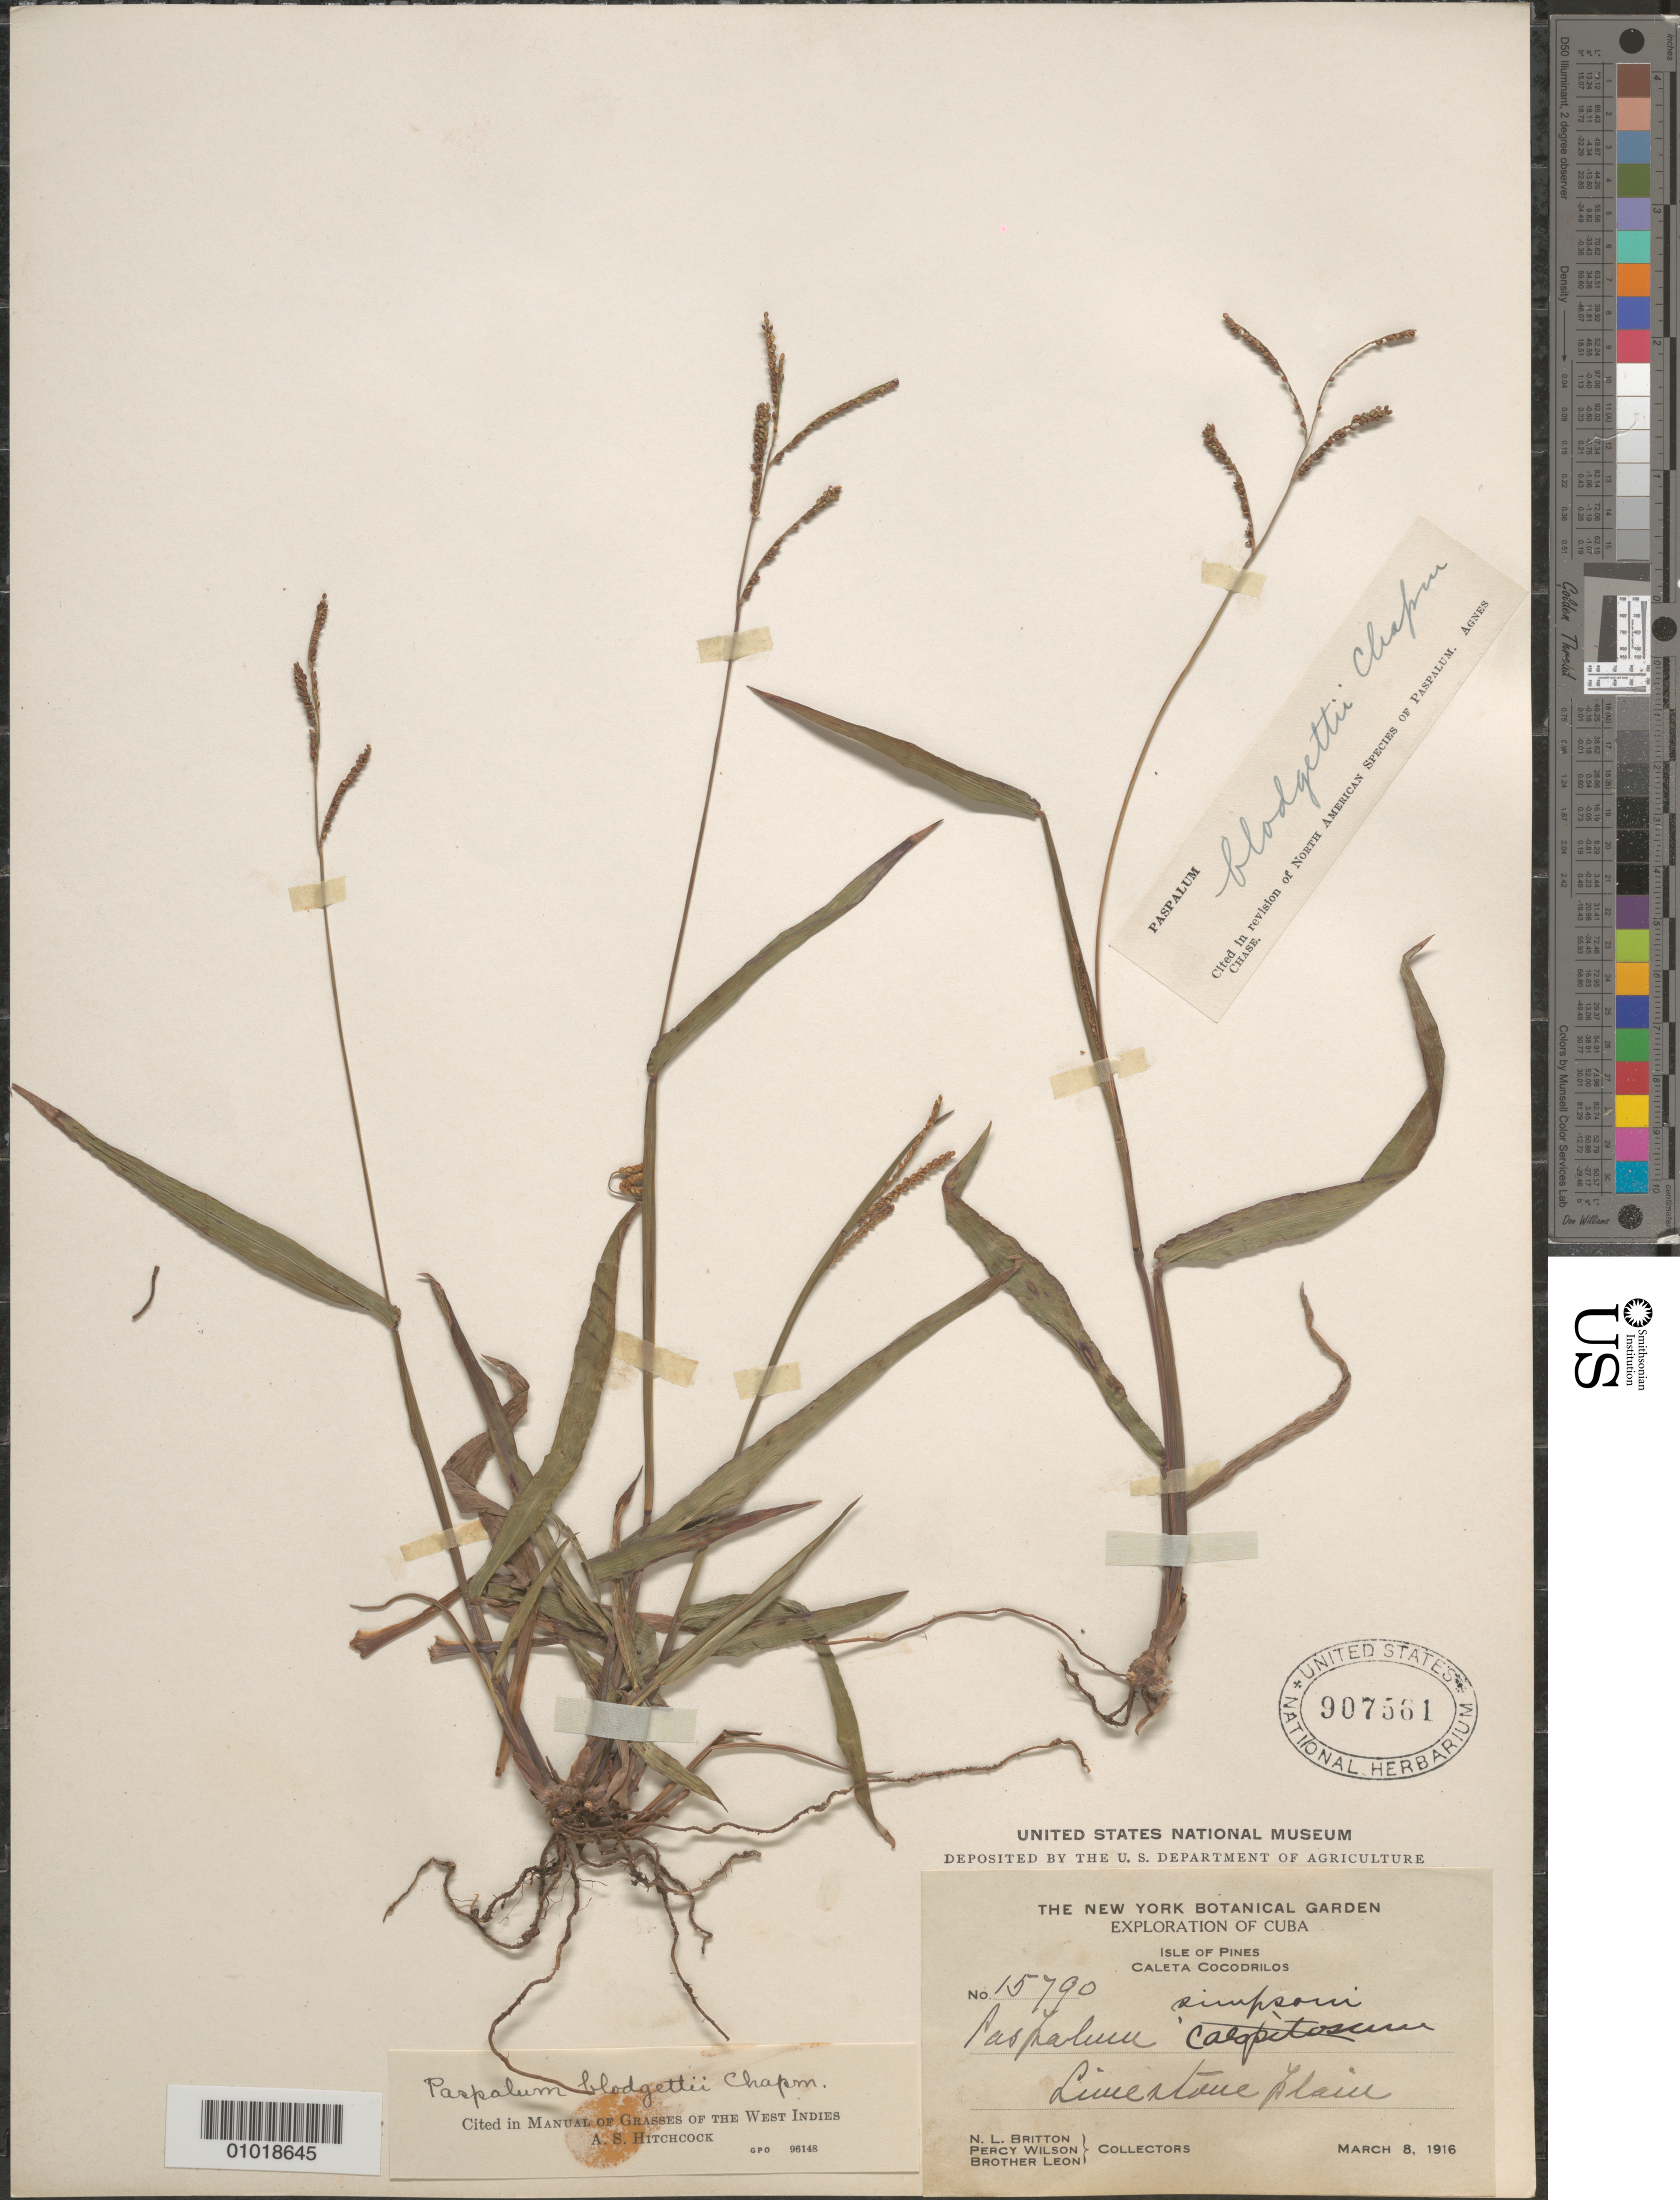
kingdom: Plantae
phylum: Tracheophyta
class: Liliopsida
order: Poales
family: Poaceae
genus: Paspalum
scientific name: Paspalum blodgettii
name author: Chapm.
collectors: P. Wilson & Bro. León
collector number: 15790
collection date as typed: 08 Mar 1916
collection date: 1916-03-08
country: Cuba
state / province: Isla de la Juventud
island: Isla de la Juventud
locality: Limestone plain, Caleta Cocodrilos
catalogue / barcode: US 907561